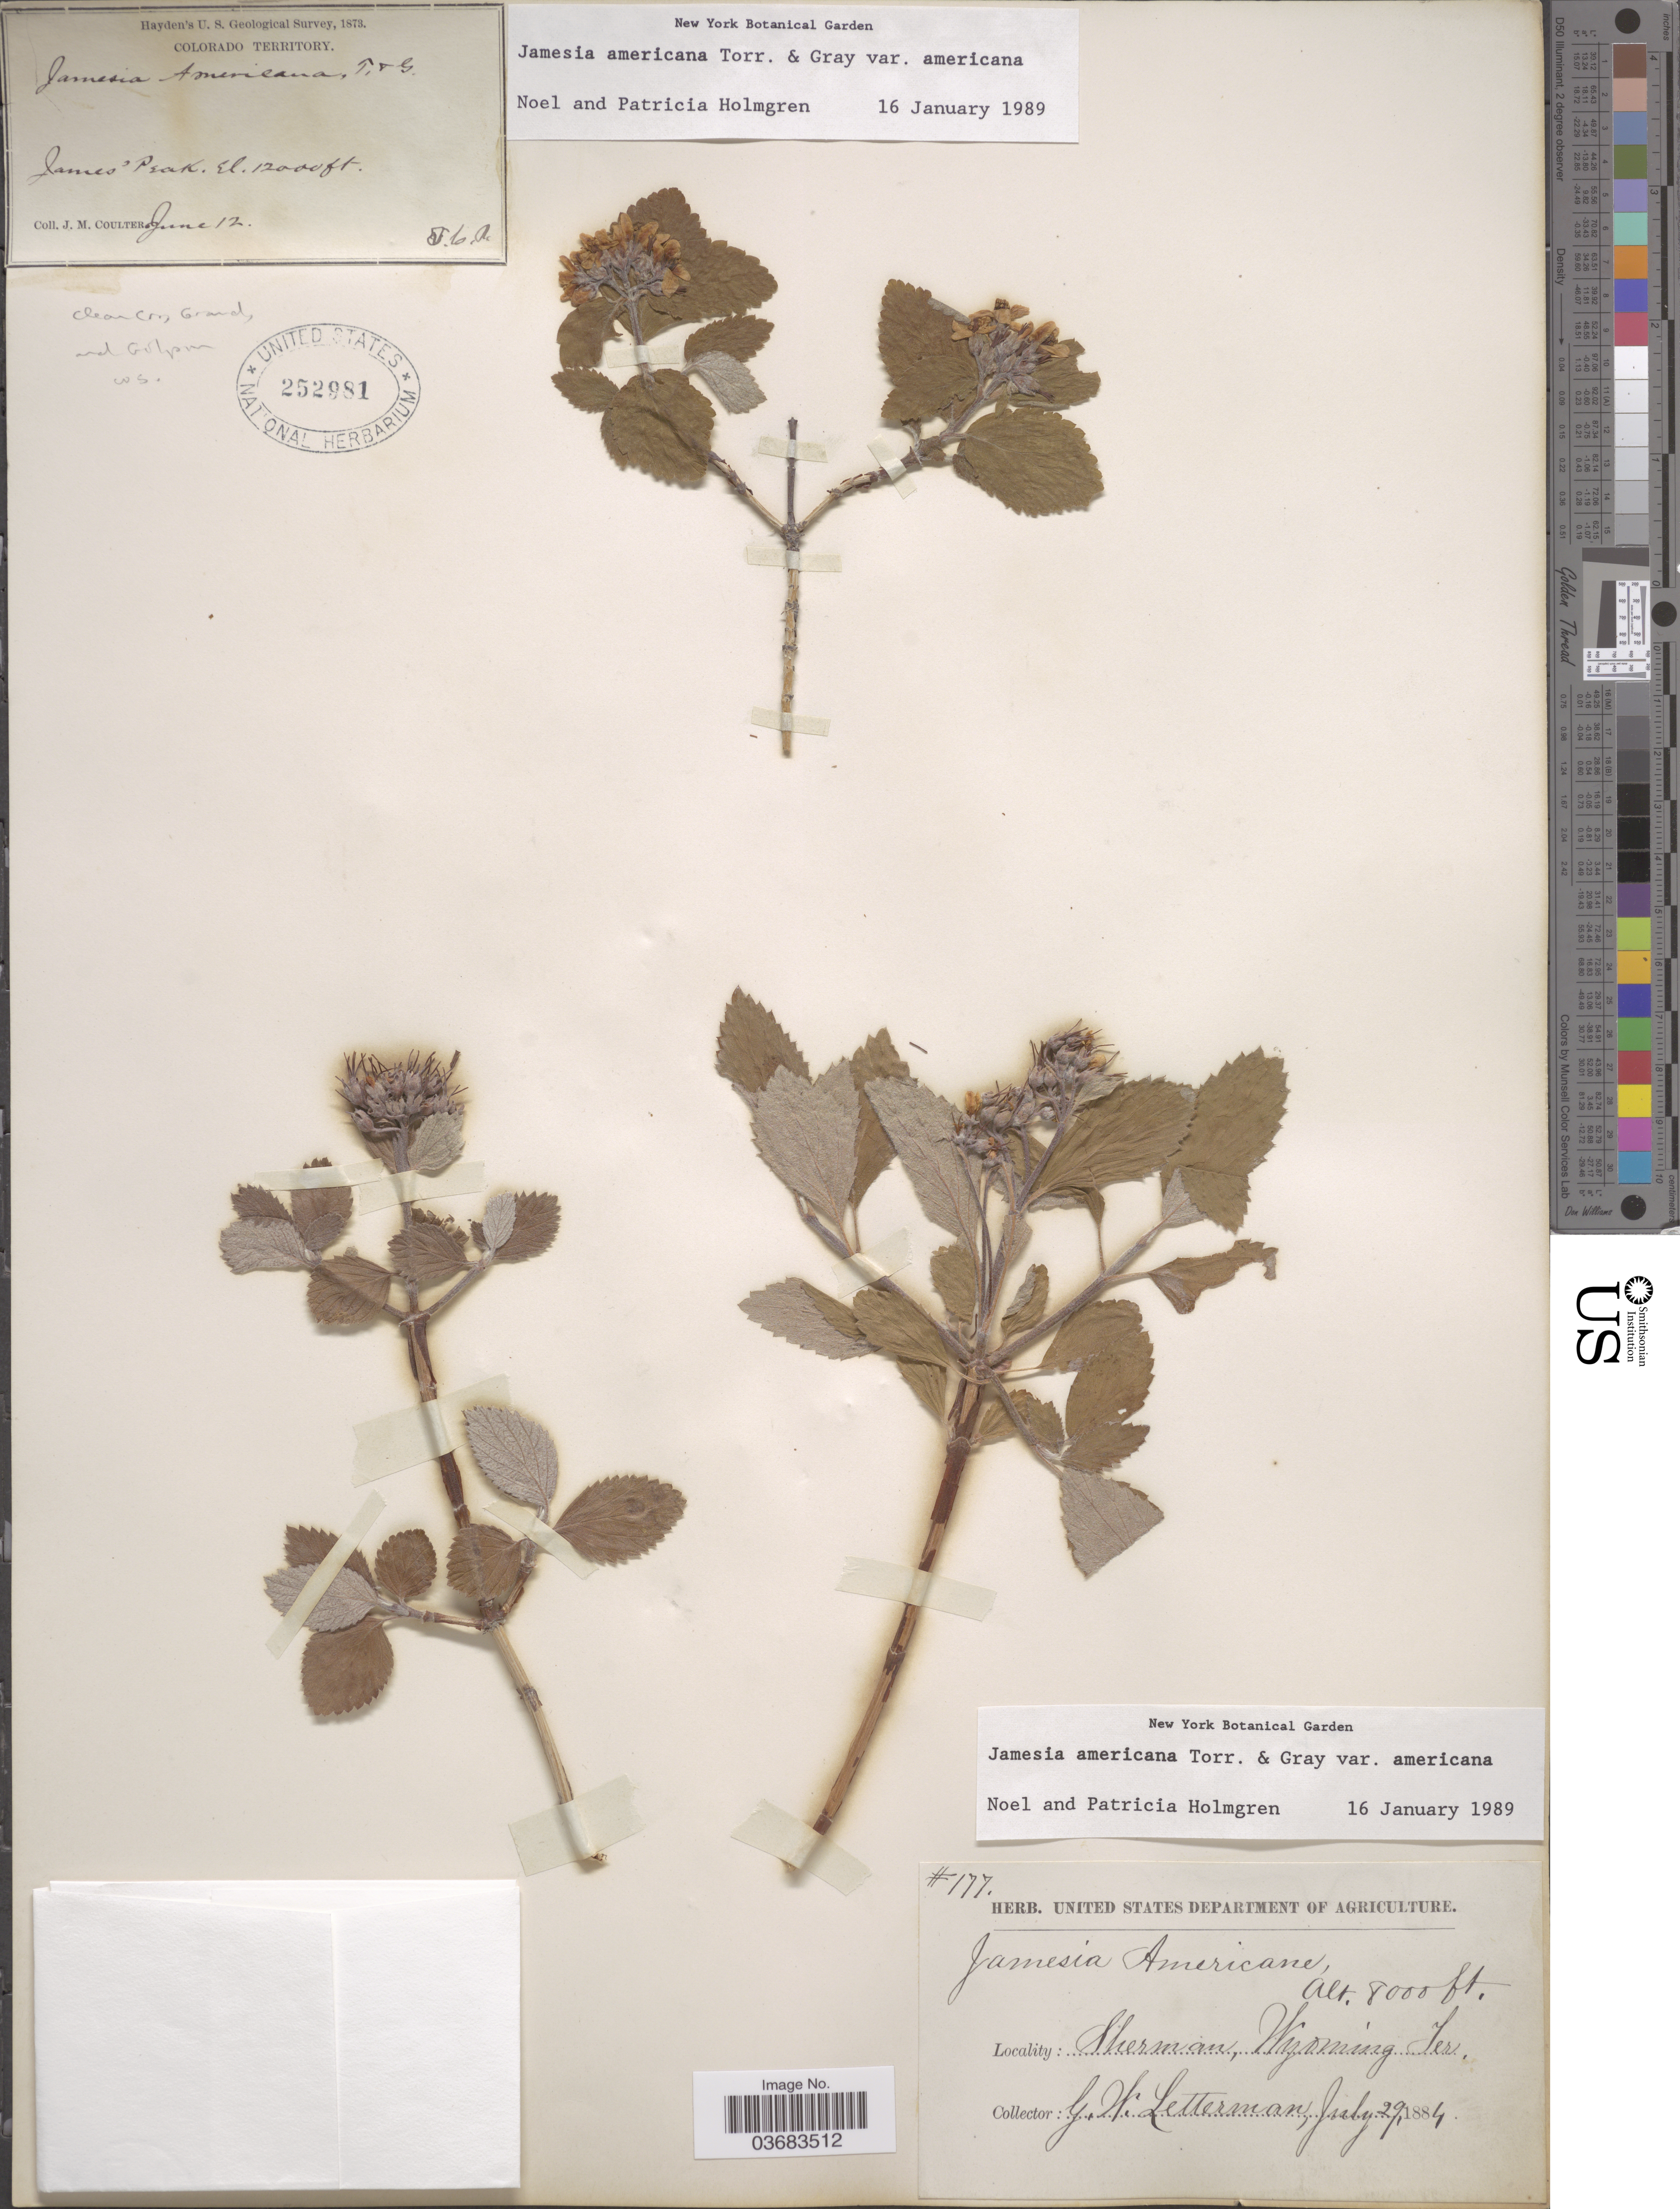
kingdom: Plantae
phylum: Tracheophyta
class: Magnoliopsida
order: Cornales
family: Hydrangeaceae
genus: Edwinia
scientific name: Edwinia americana var. americana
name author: (Torr. & A. Gray) A. Heller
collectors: J. M. Coulter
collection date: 1873-06-12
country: United States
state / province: Colorado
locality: Hayden's U.S. Geological Survey, 1873. James' Peak. Clear Cr., Grand, and Gilpin Cos.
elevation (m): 3658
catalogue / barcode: US 252981